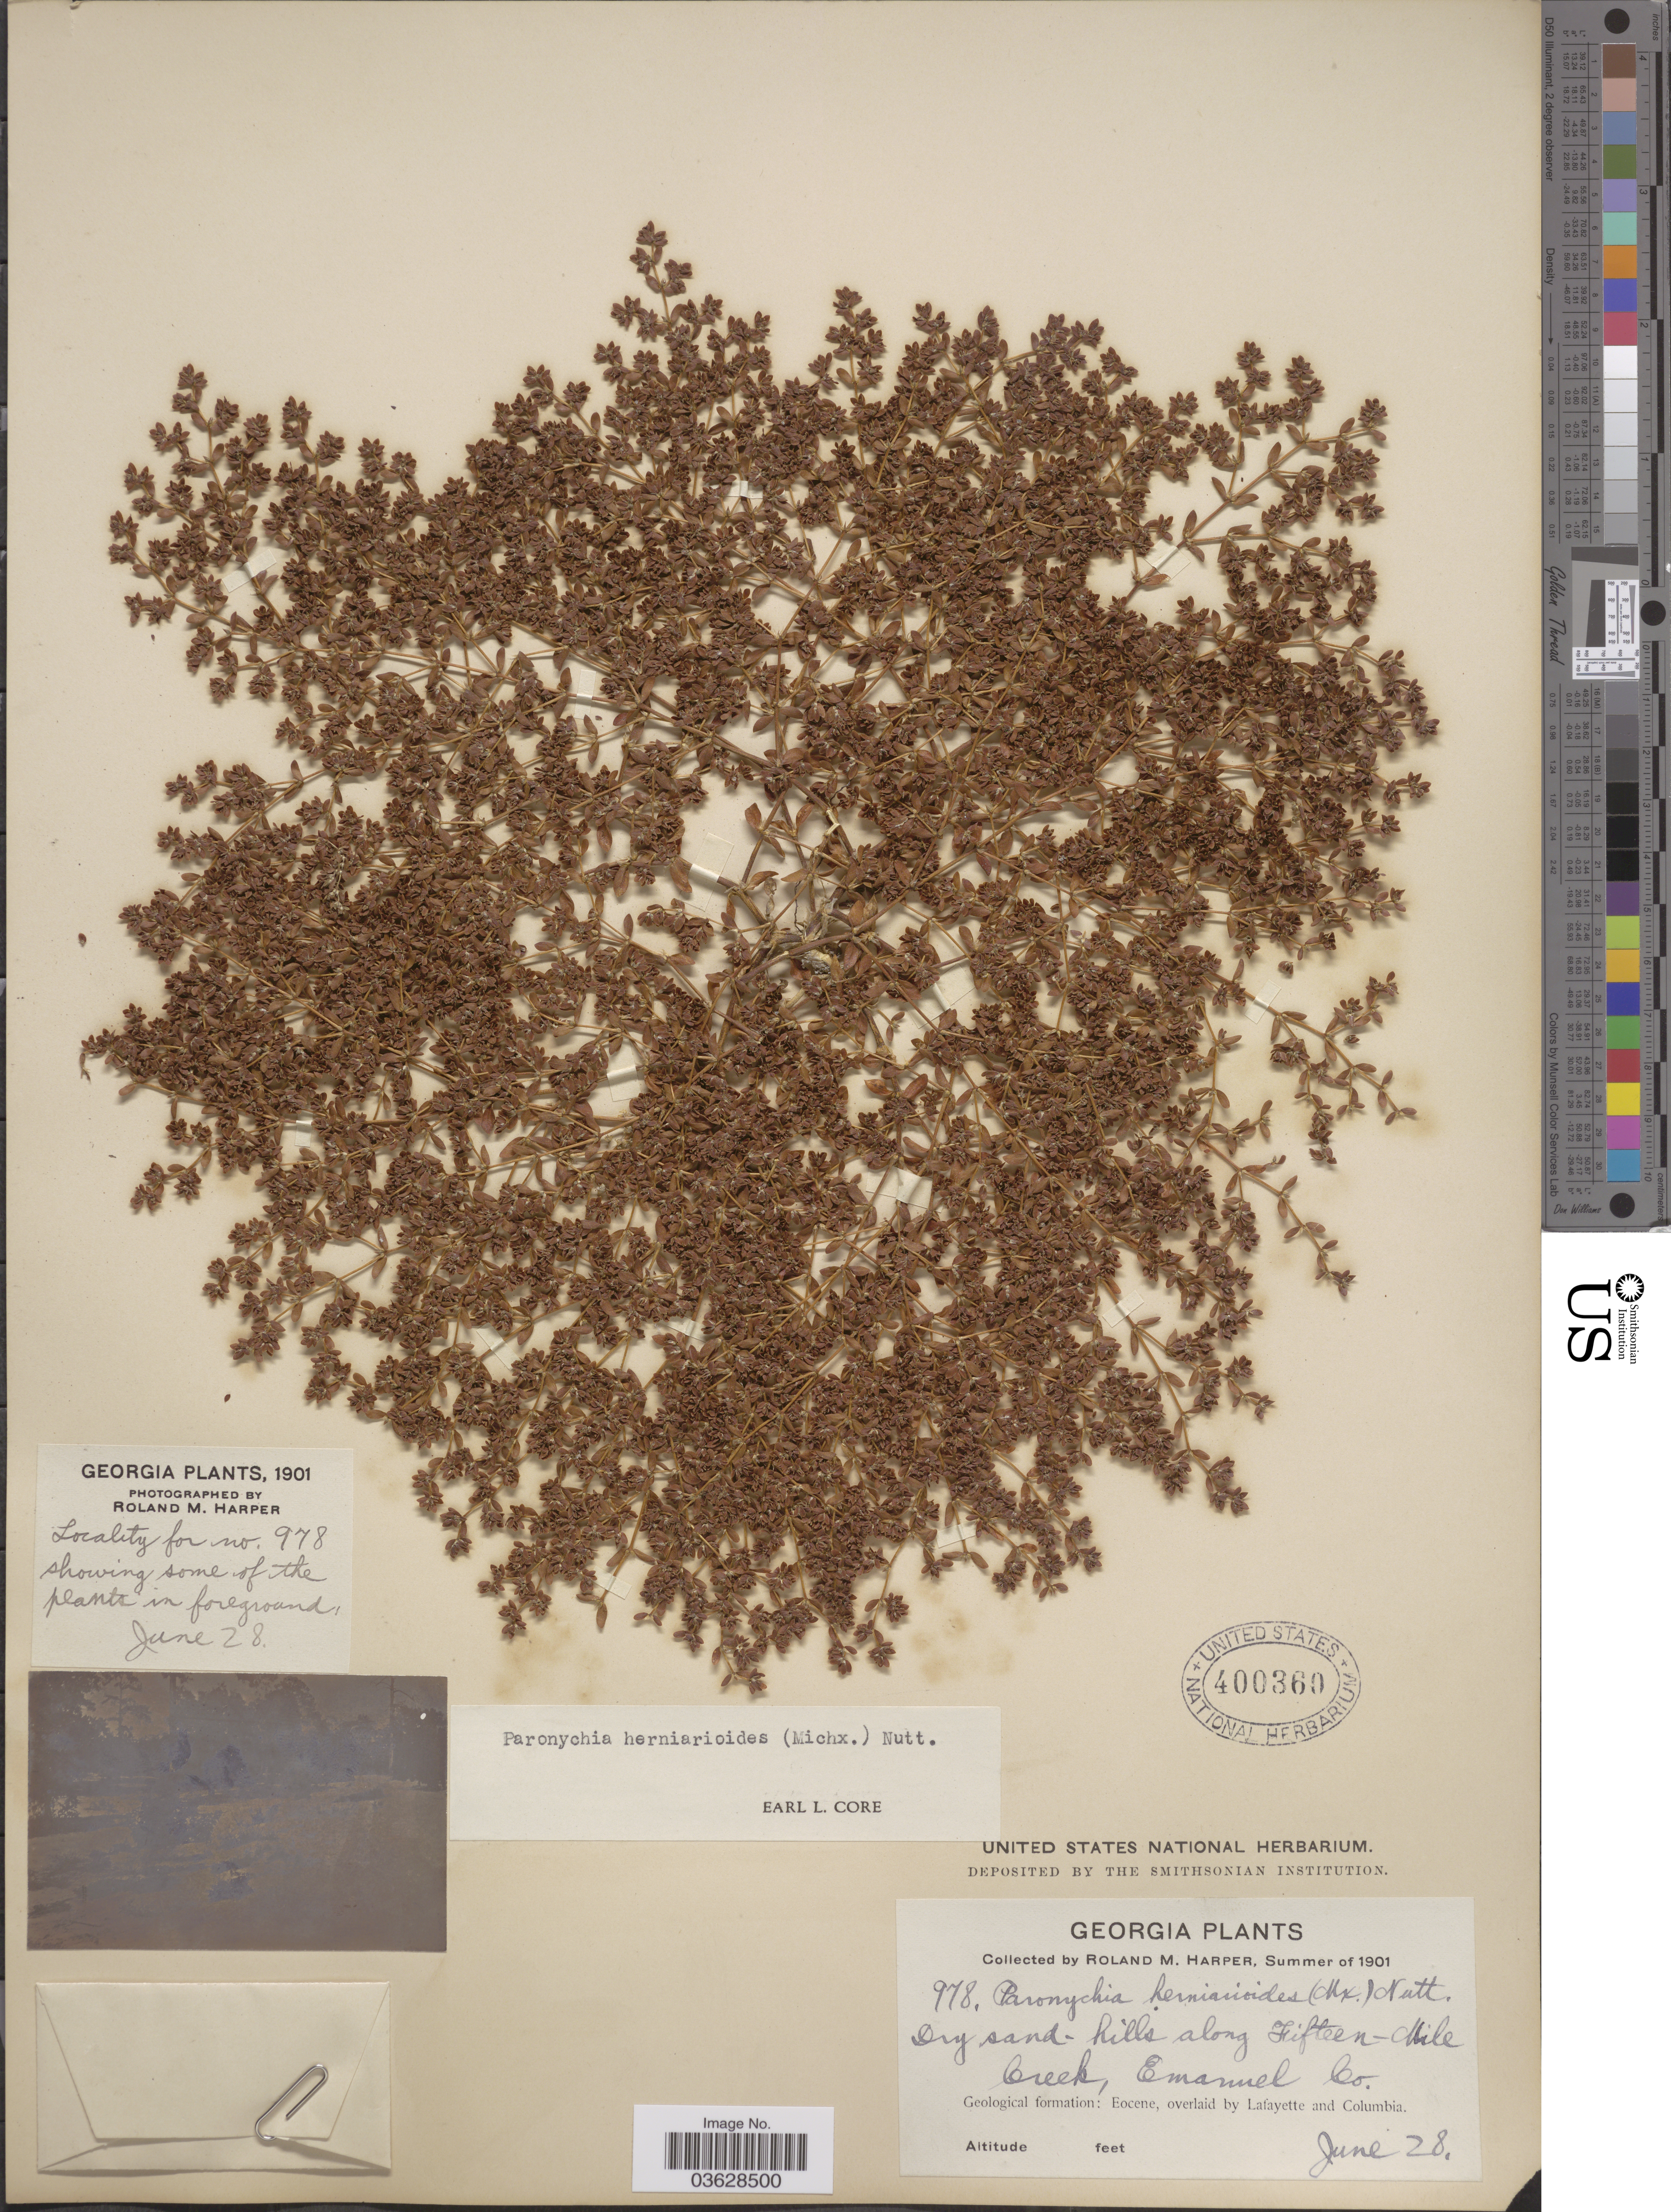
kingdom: Plantae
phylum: Tracheophyta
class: Magnoliopsida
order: Caryophyllales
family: Caryophyllaceae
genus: Paronychia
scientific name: Paronychia herniarioides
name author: (Michx.) Nutt.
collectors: R. M. Harper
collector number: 978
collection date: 1901-06-28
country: United States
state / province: Georgia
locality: Dry sand-hill along Fifteen-Mile Creek, Emanuel Co. Geological formation: Eocene, overlaid by Lafayette and Columbia.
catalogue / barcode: US 400360